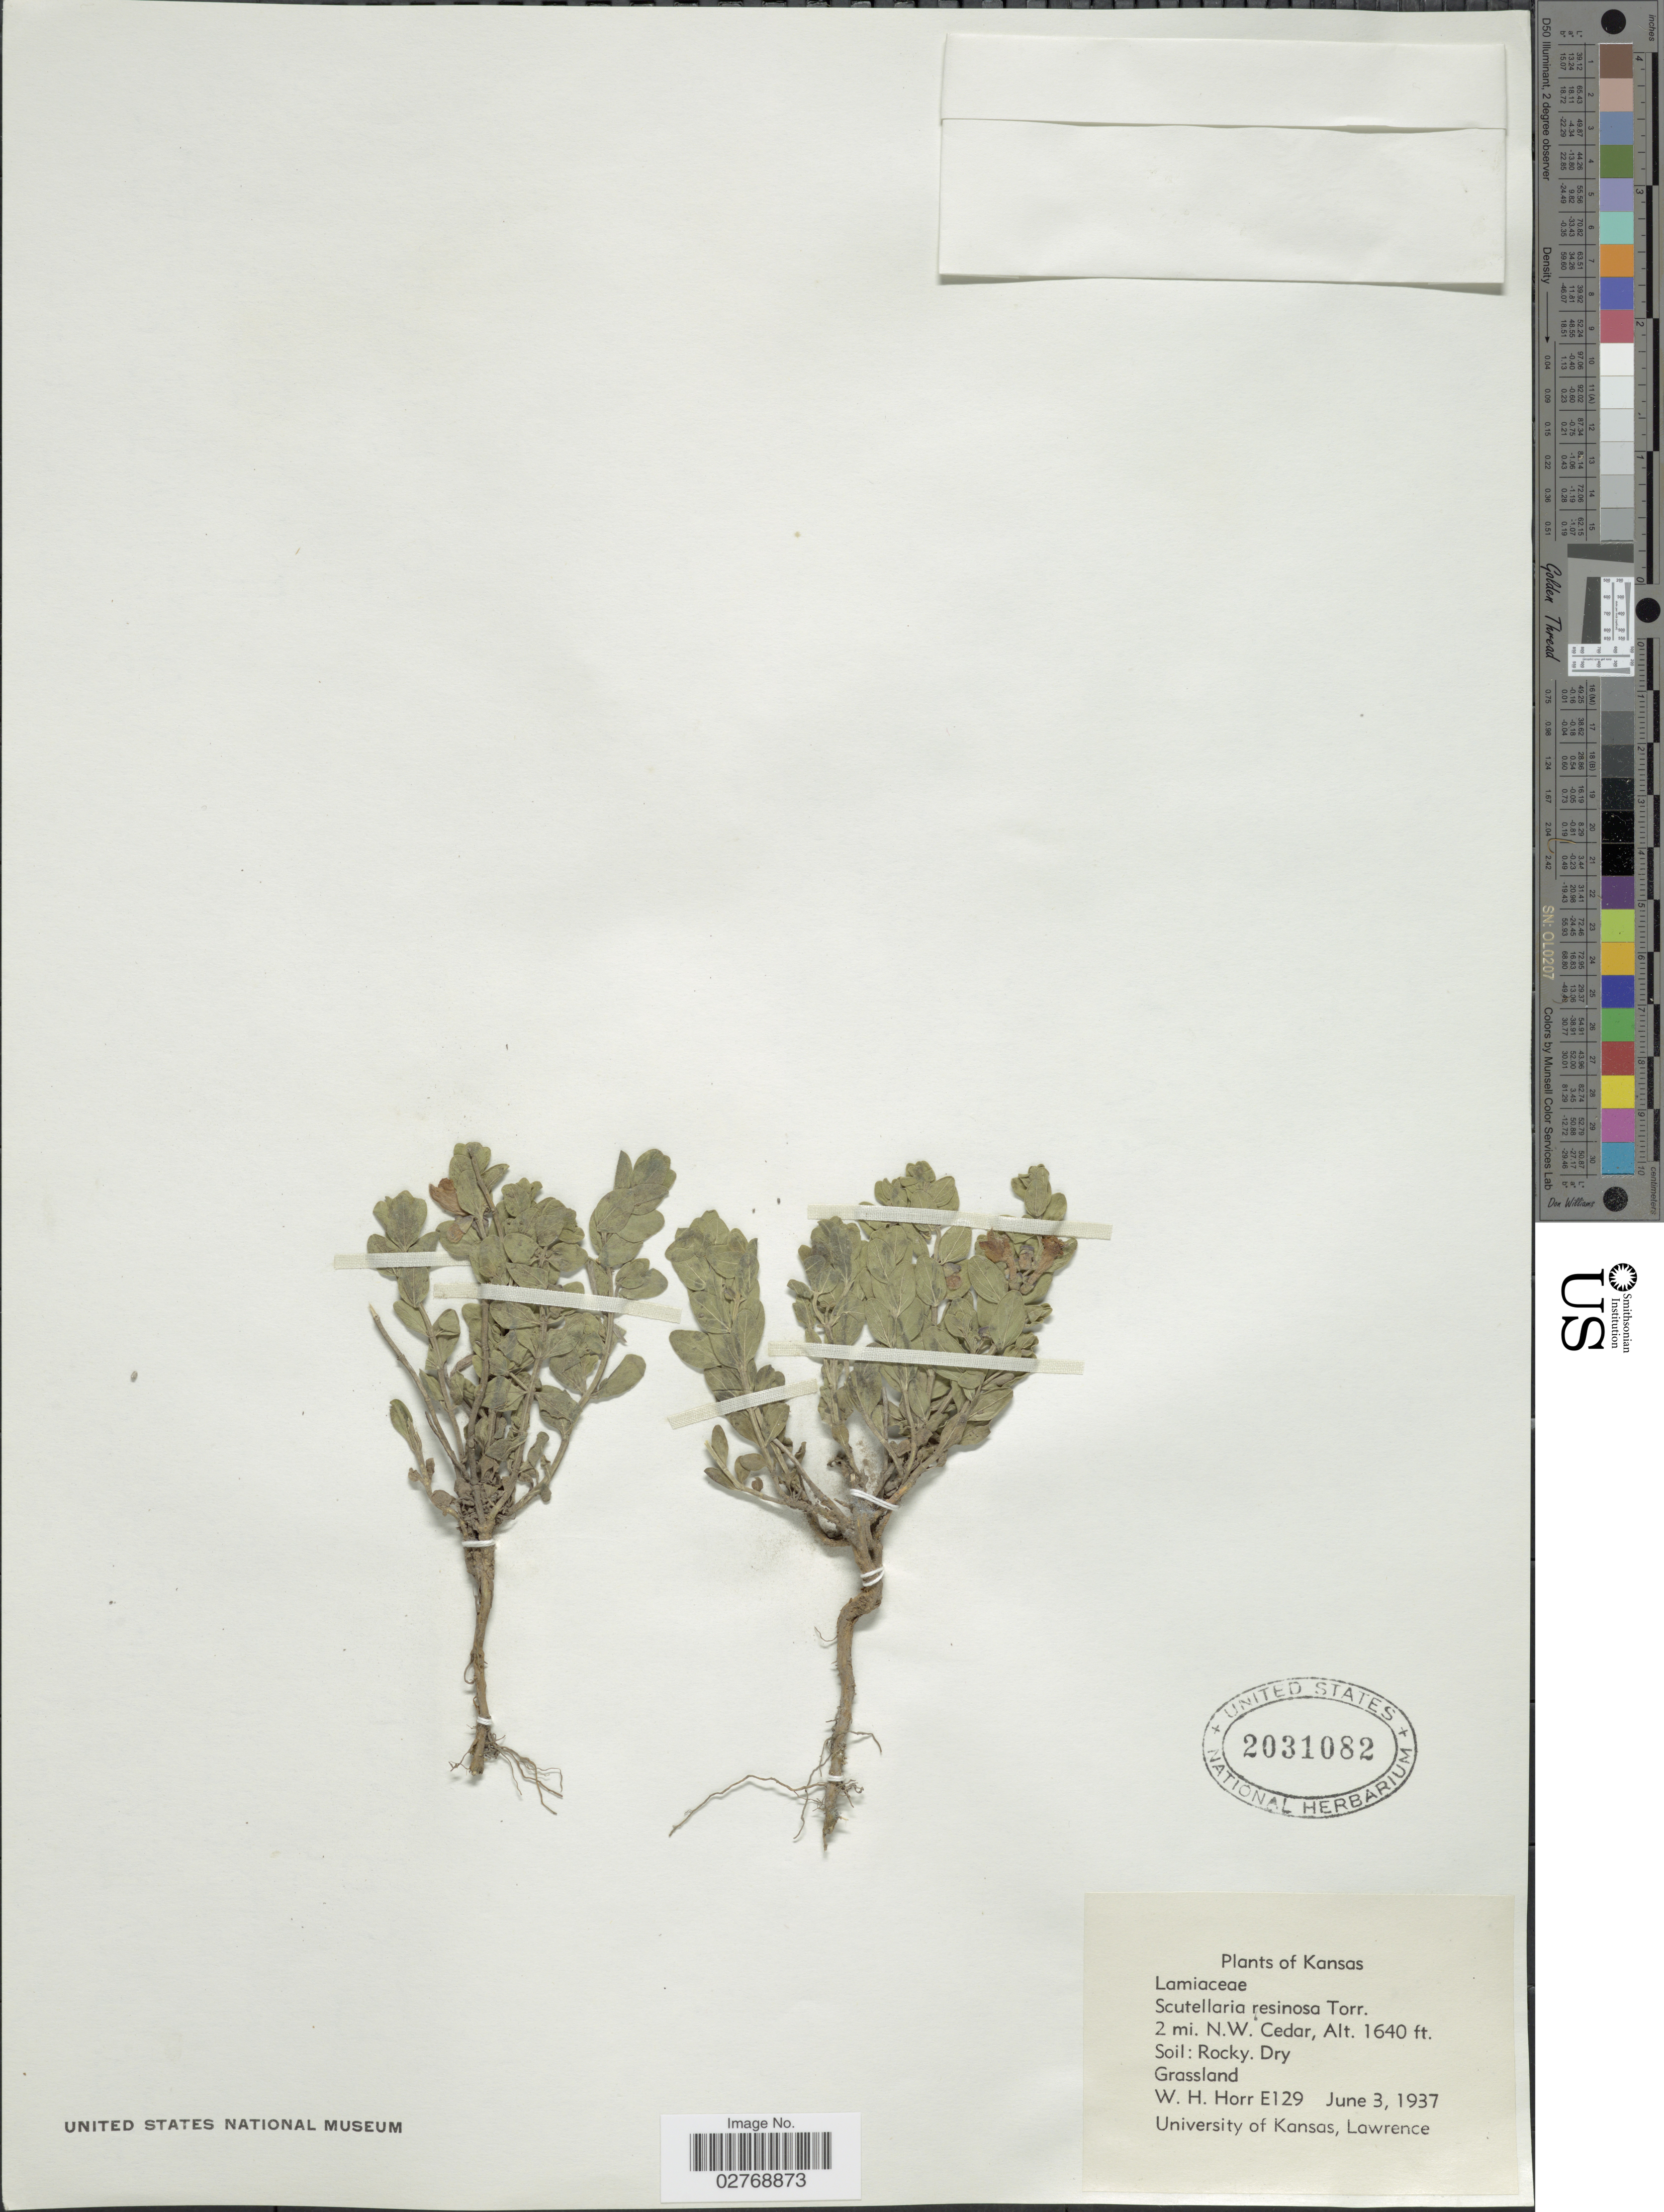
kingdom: Plantae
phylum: Tracheophyta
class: Magnoliopsida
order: Lamiales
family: Lamiaceae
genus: Scutellaria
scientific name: Scutellaria resinosa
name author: Torr.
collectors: W. H. Horr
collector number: E129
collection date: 1937-06-03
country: United States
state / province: Kansas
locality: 2 mi. N.W. Cedar.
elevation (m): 500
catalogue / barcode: US 2031082